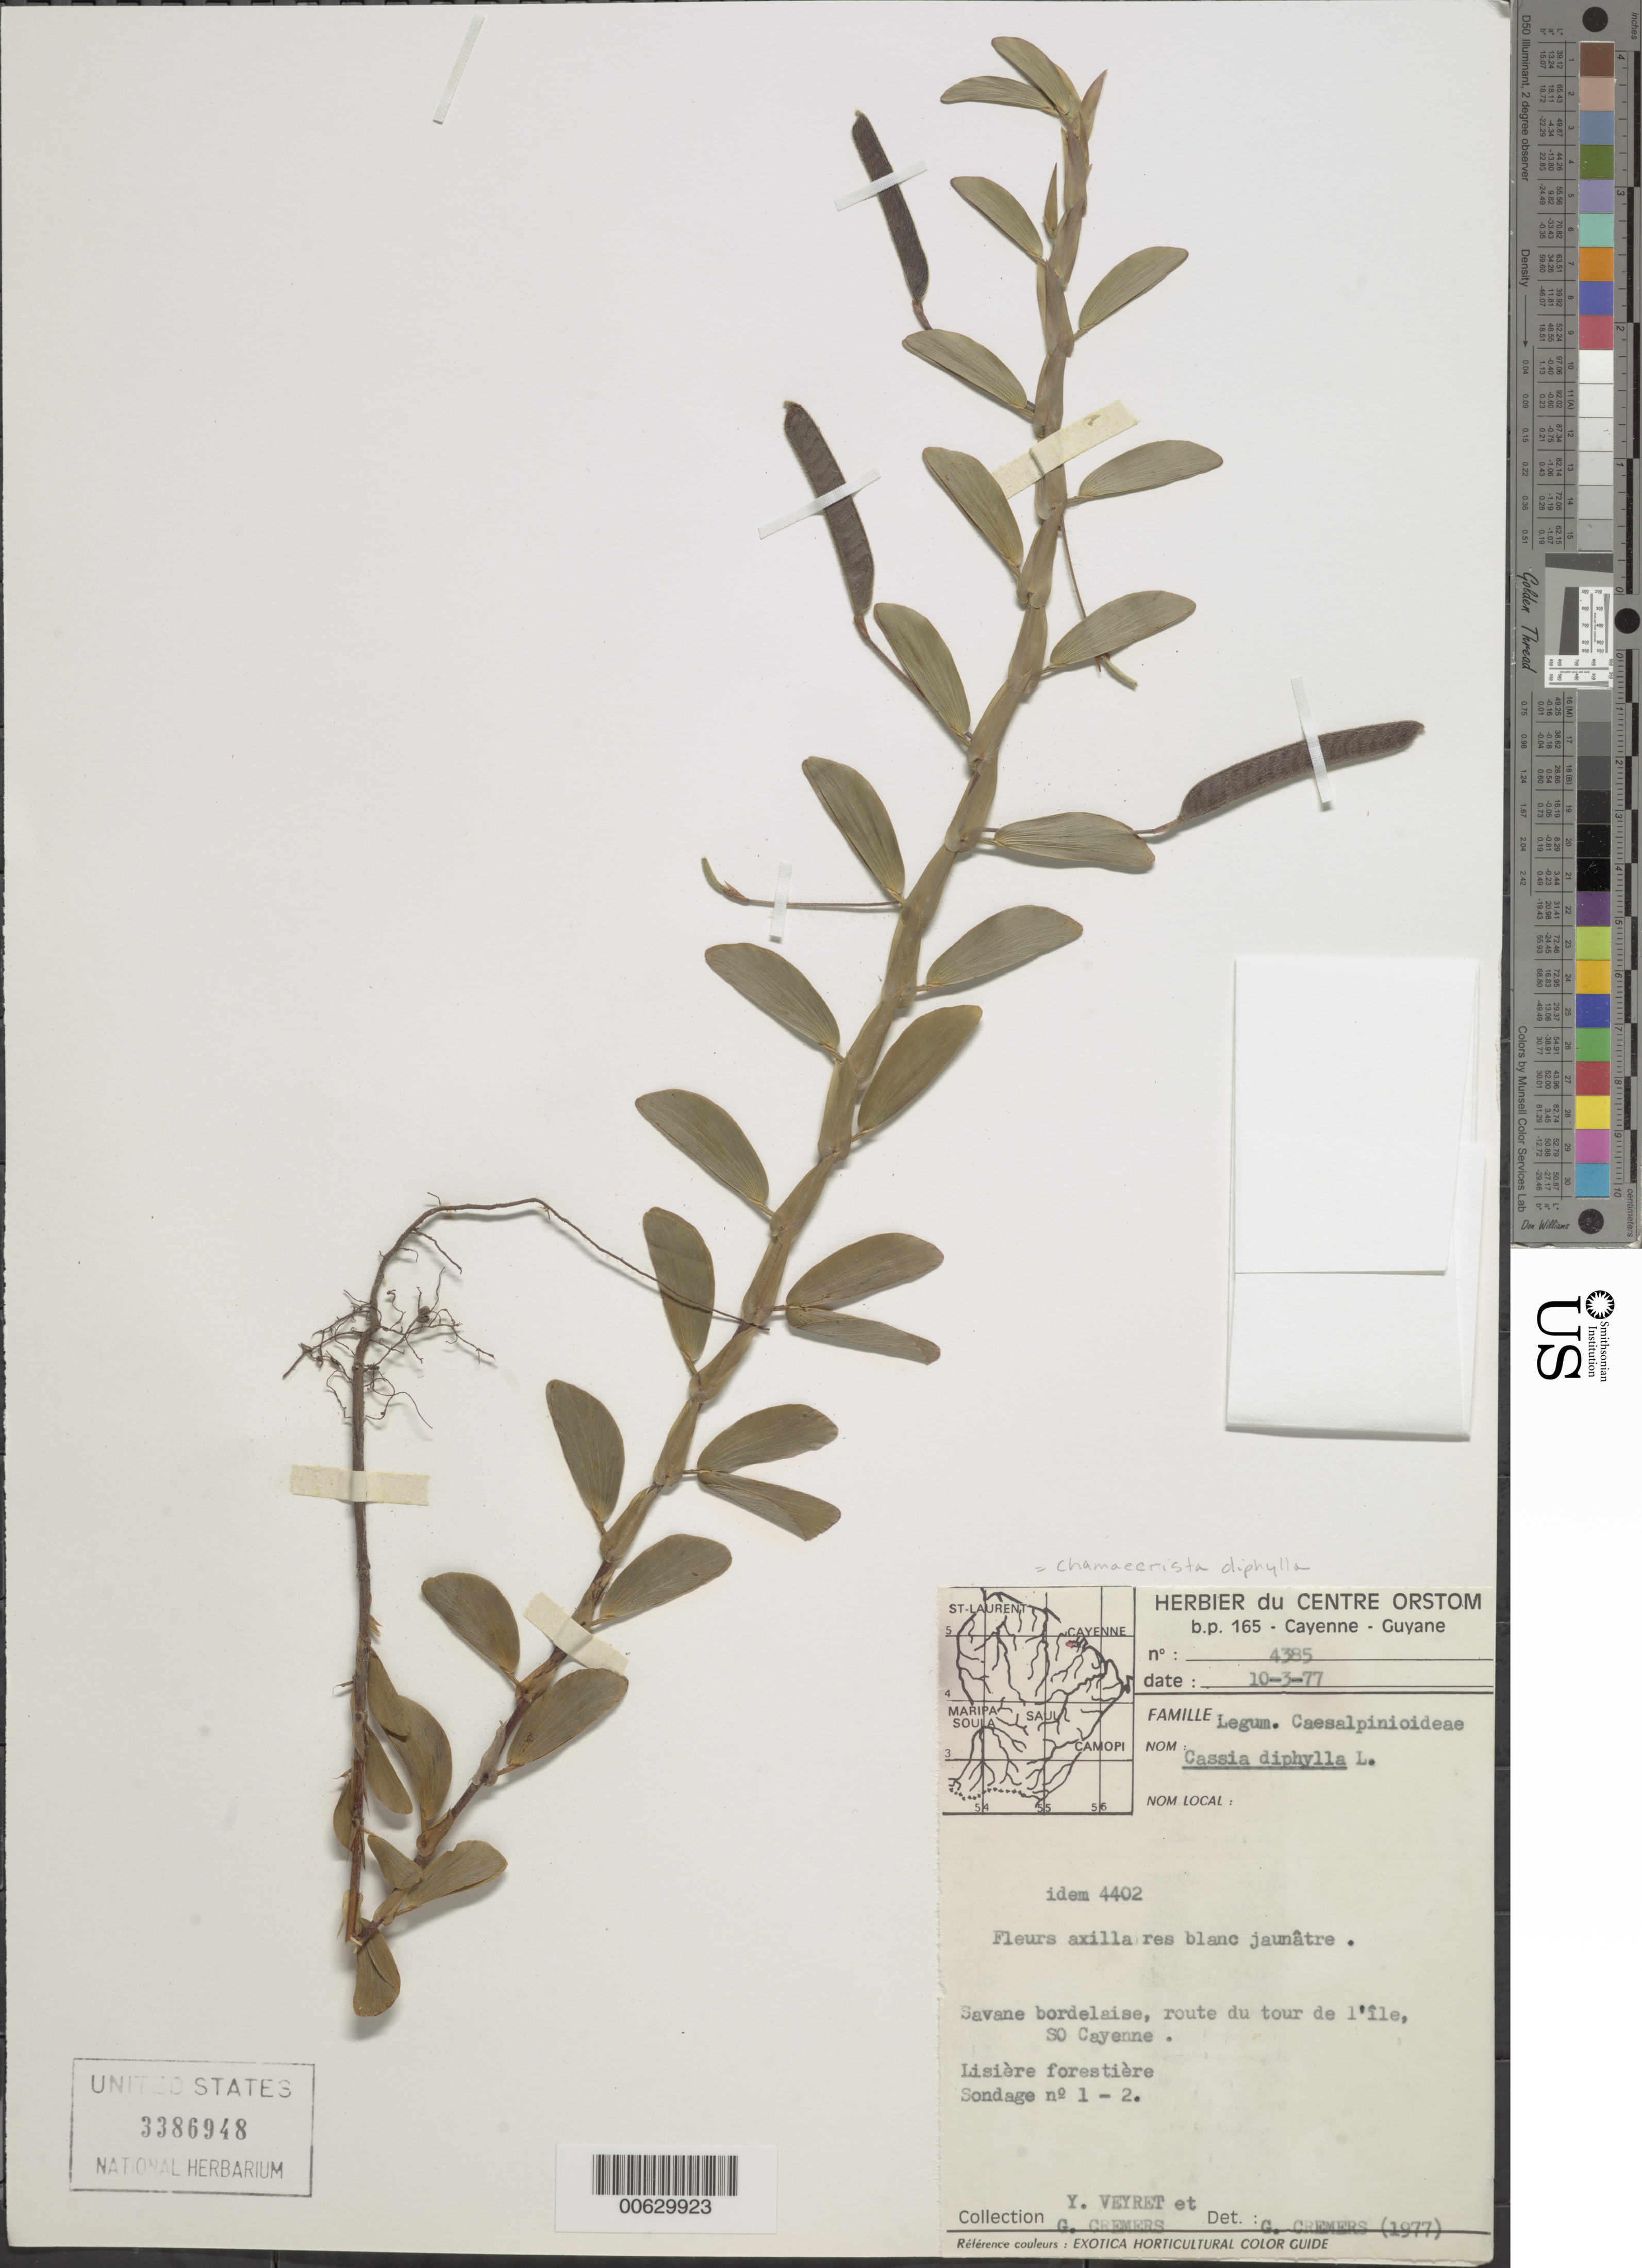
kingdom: Plantae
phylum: Tracheophyta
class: Magnoliopsida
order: Fabales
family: Fabaceae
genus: Chamaecrista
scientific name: Chamaecrista diphylla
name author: (L.) Greene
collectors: Y. Veyret & G. Cremers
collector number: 4385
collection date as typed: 10-Mar-77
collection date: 1977-03-10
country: French Guiana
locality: Ile de Cayenne, Savanne Bordelaise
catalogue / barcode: US 3386948